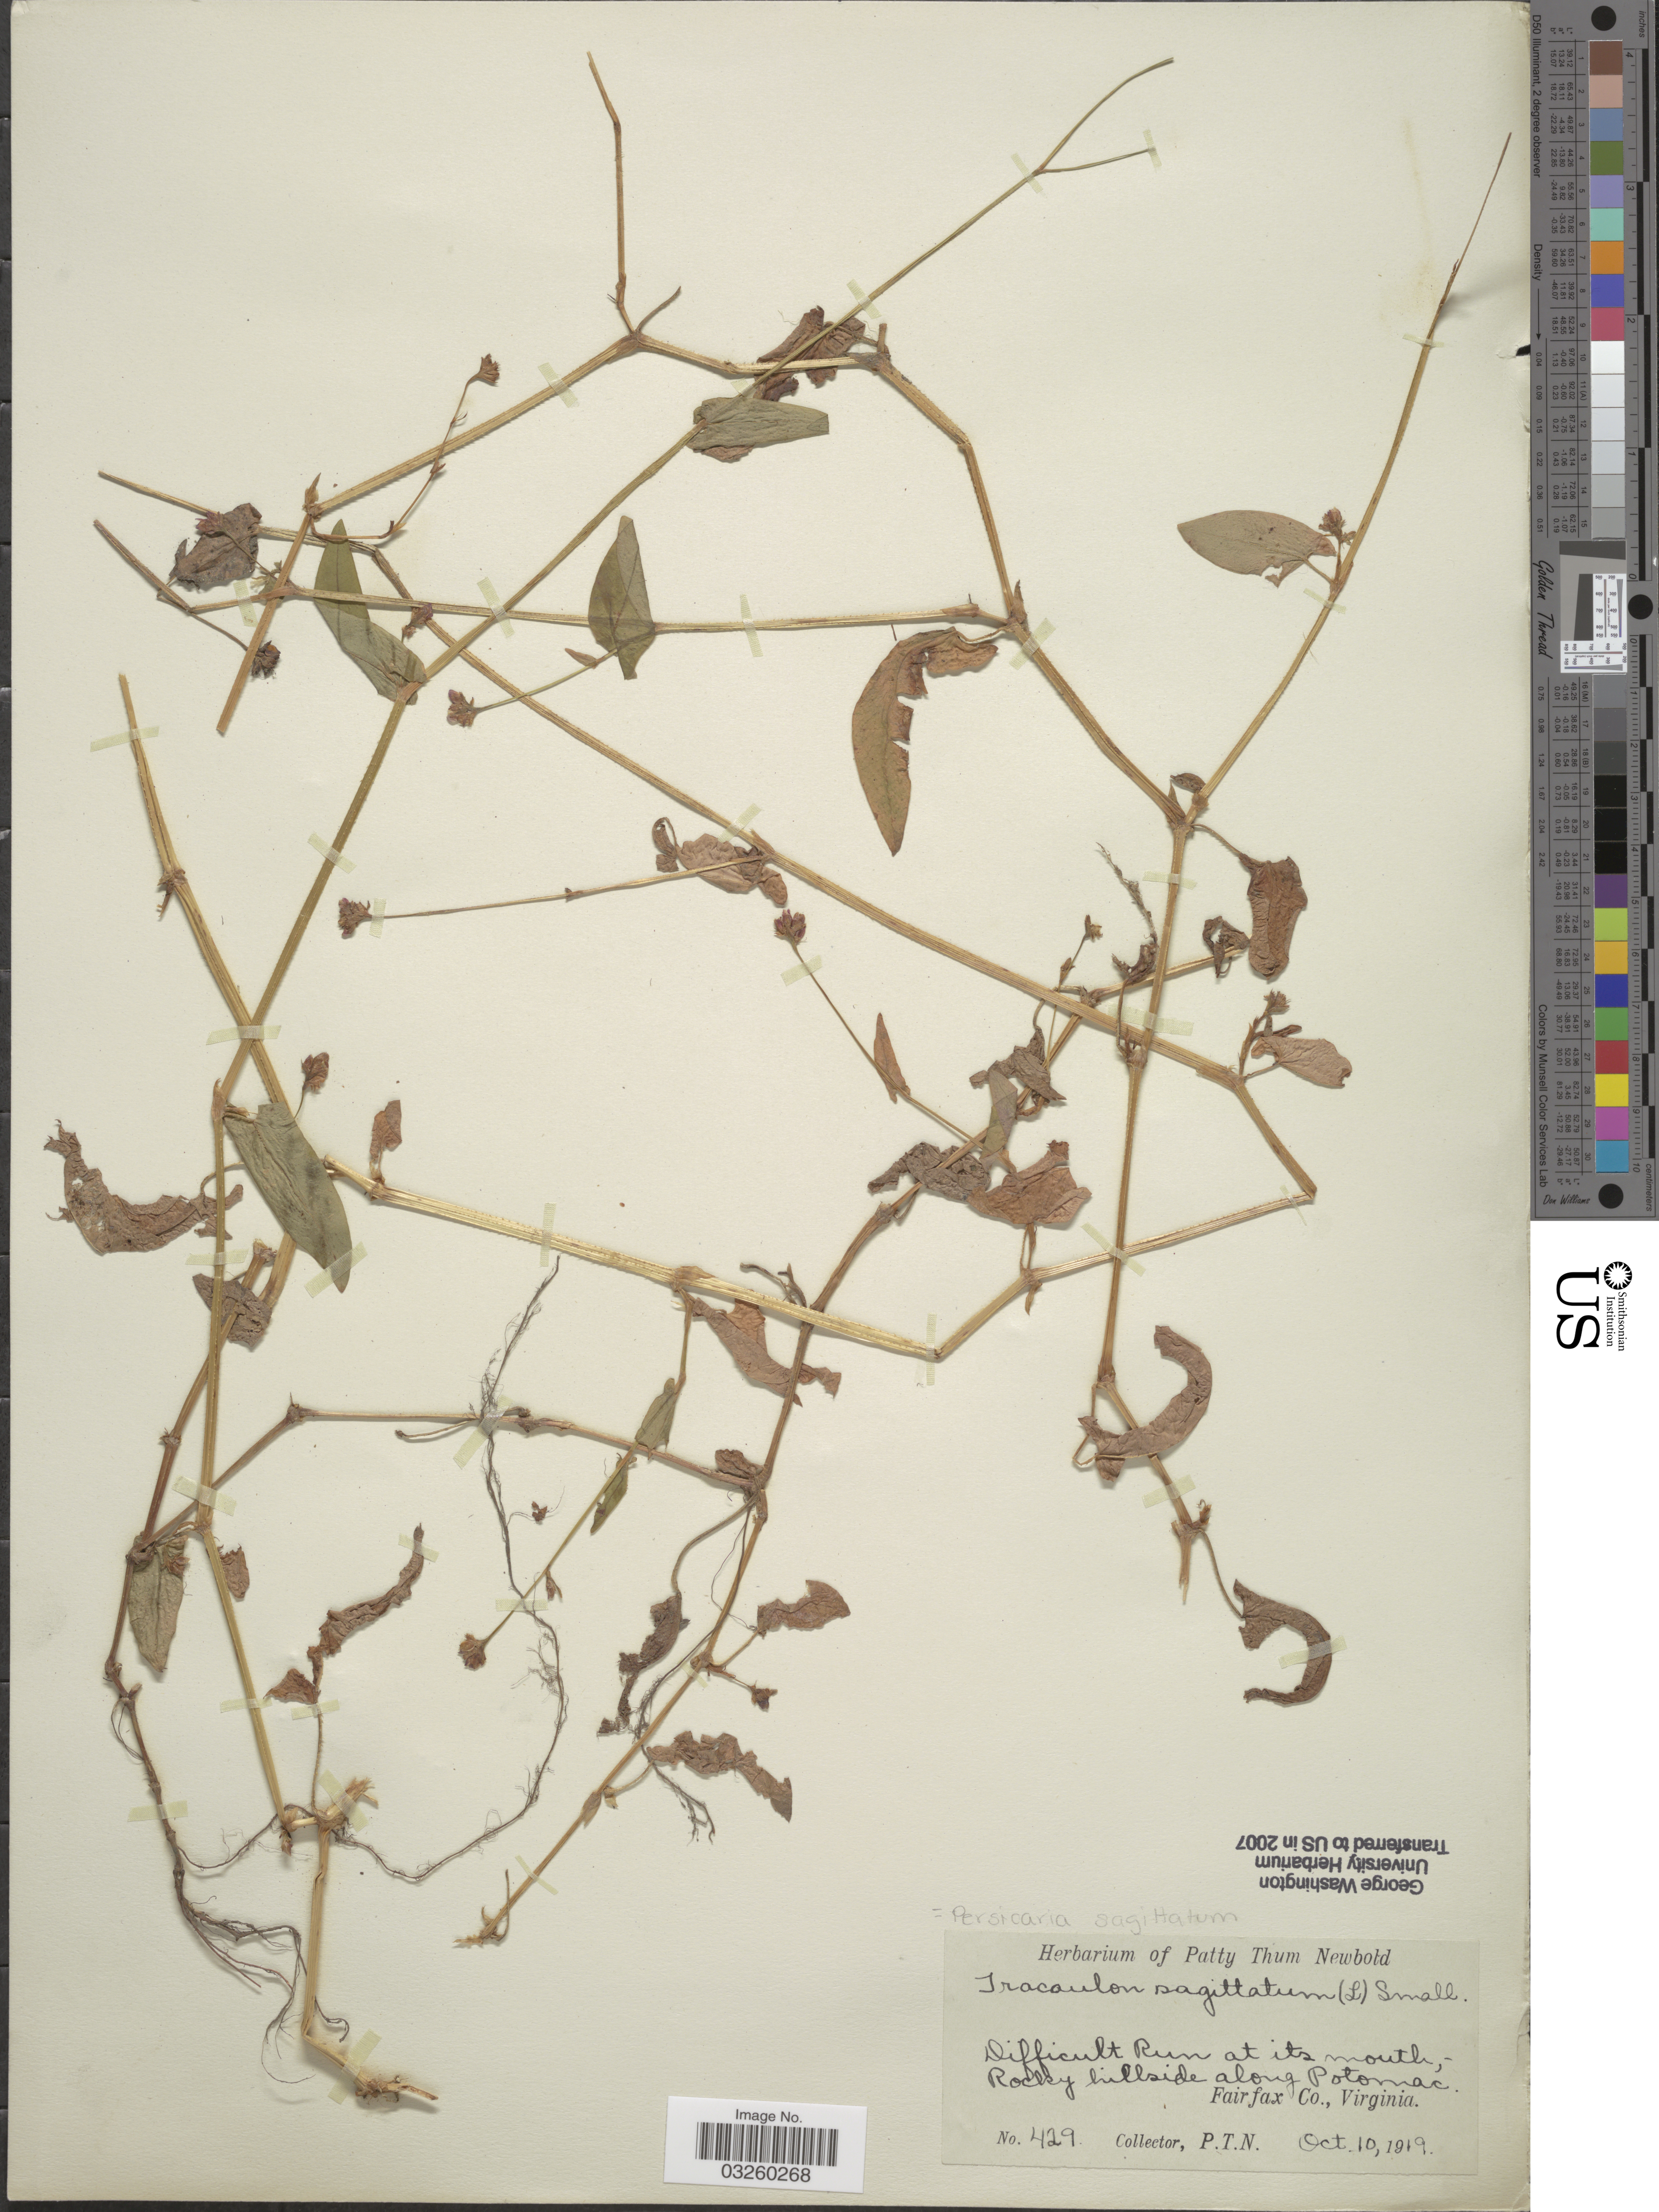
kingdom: Plantae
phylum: Tracheophyta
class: Magnoliopsida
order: Caryophyllales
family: Polygonaceae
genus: Persicaria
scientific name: Persicaria sagittata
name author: (L.) H. Gross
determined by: Atha, D. E.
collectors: P. Newbold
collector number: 429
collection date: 1919-10-10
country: United States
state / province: Virginia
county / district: Fairfax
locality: Difficult run at its mouth. Rocky hillside along Potomac. Fairfax Co.